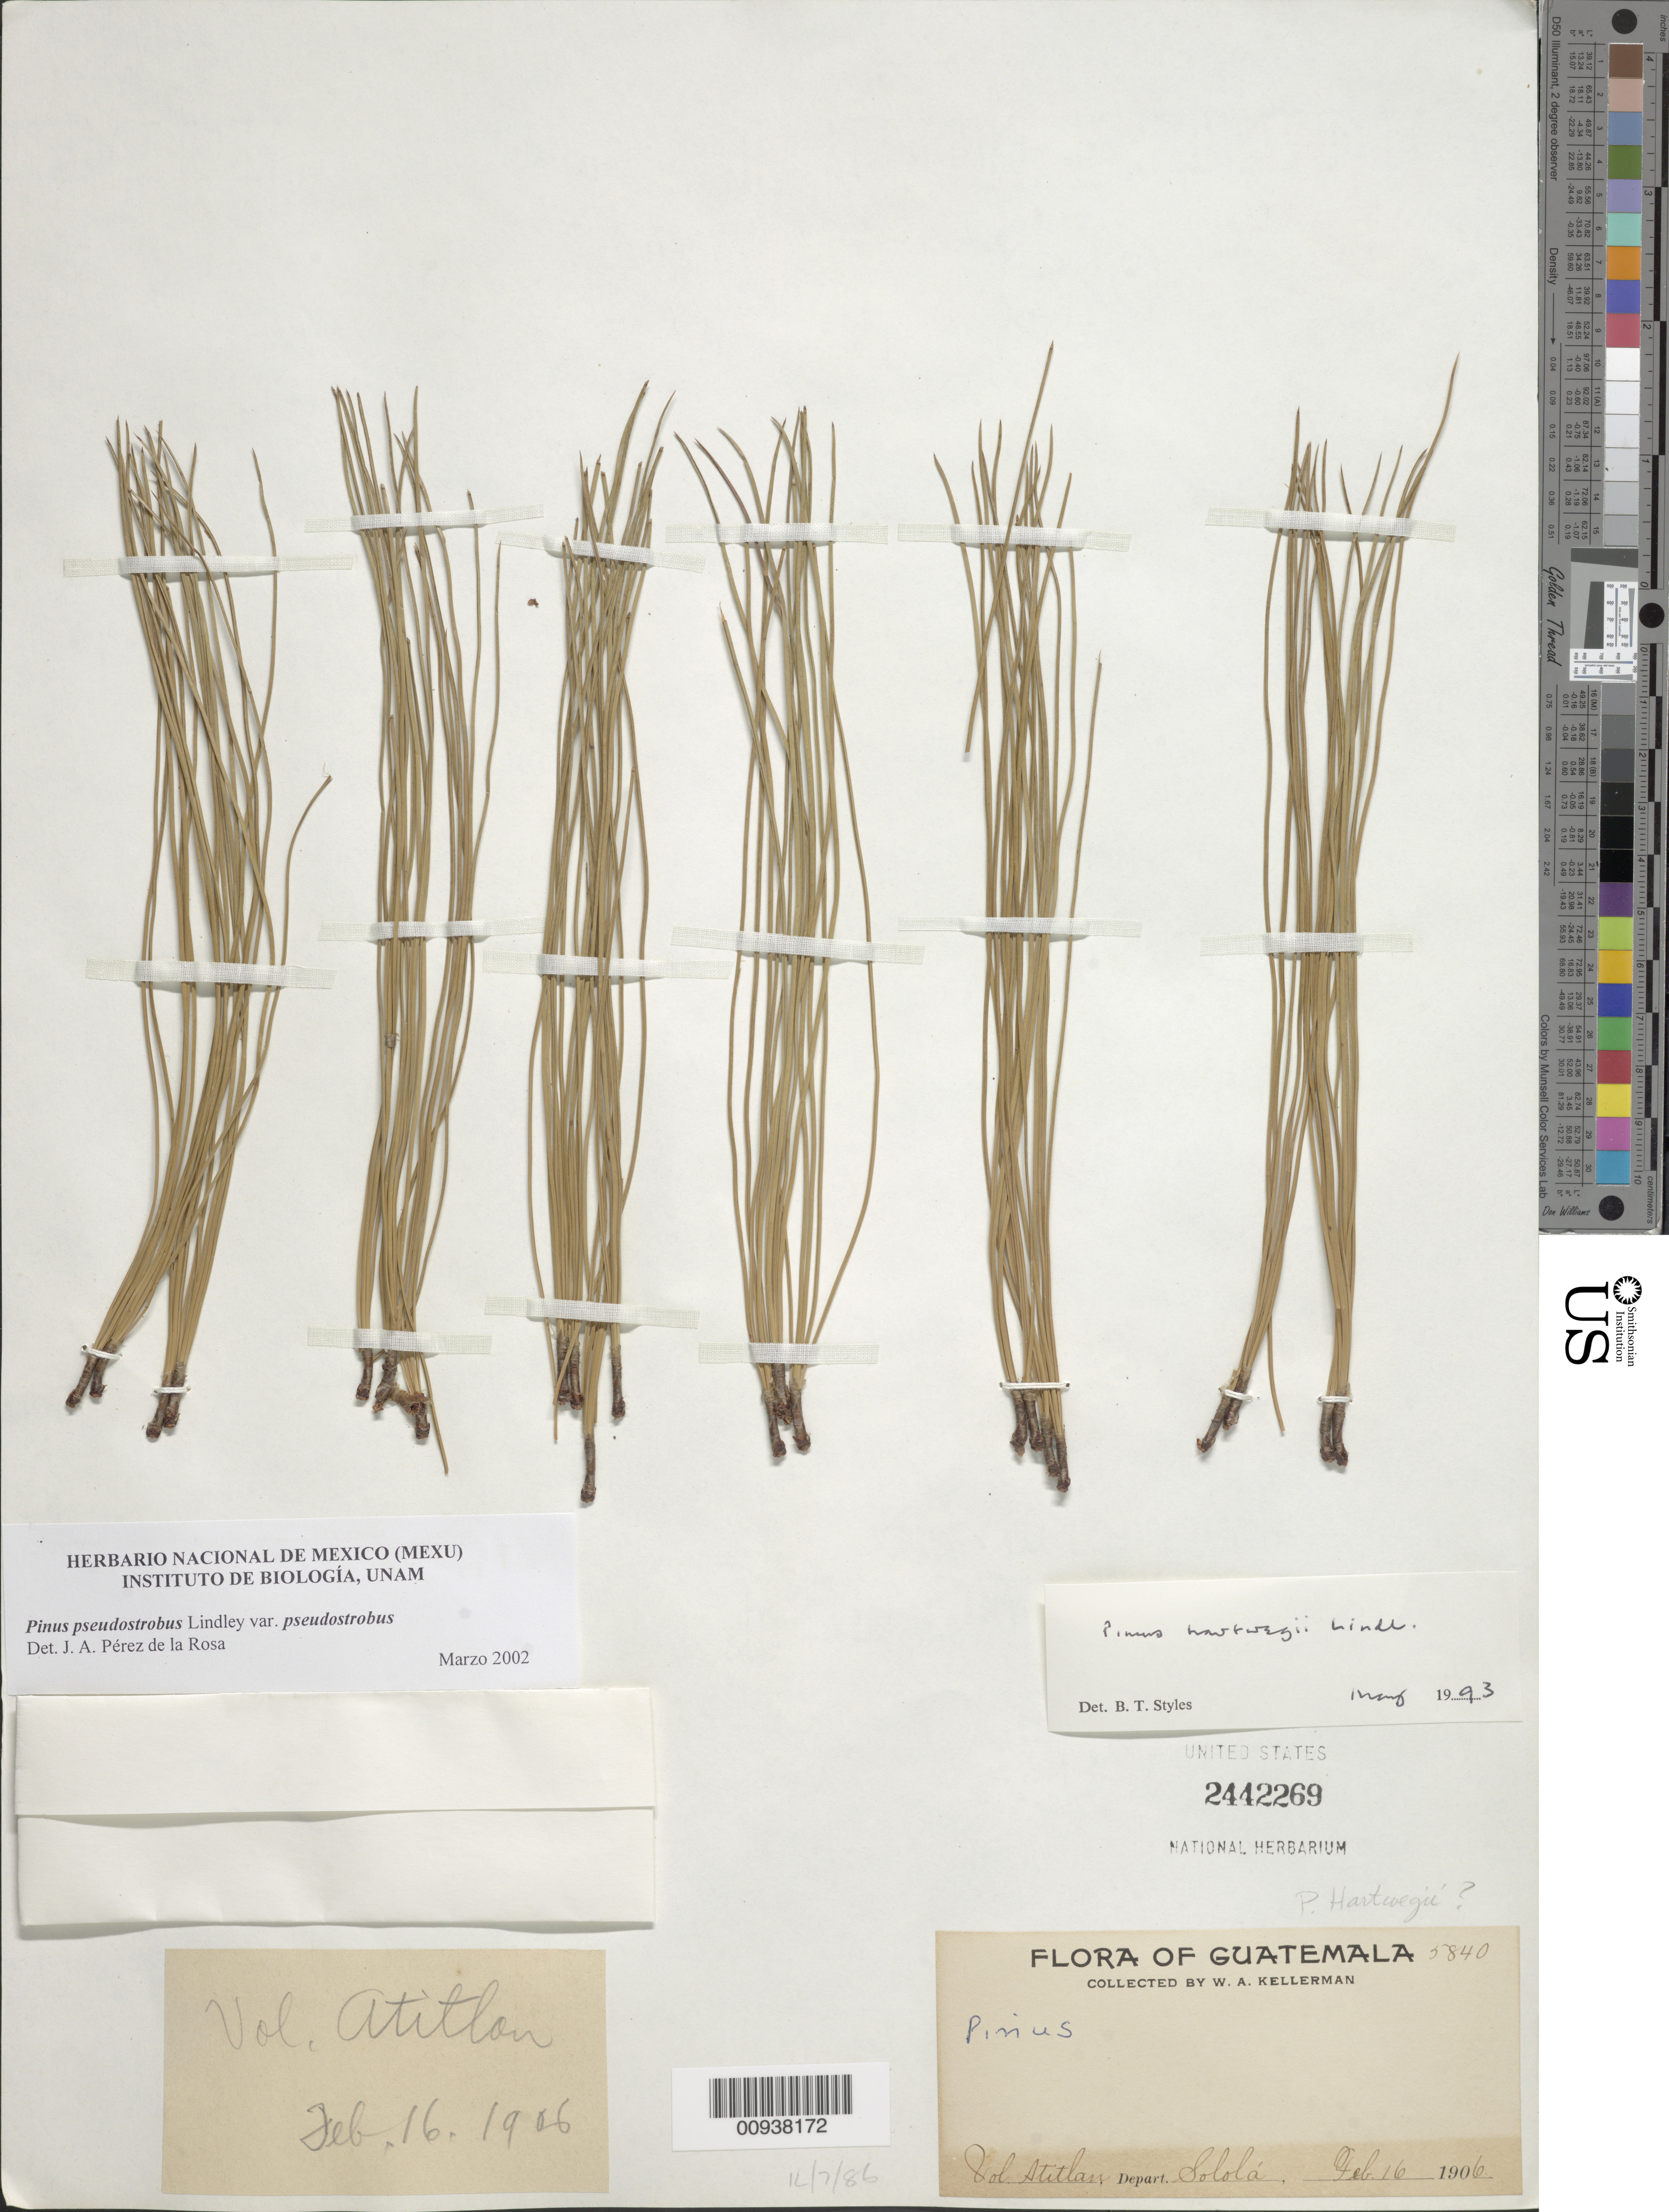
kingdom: Plantae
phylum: Tracheophyta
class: Pinopsida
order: Pinales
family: Pinaceae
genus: Pinus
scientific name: Pinus pseudostrobus var. pseudostrobus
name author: Lindl.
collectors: W. A. Kellerman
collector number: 5840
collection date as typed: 16 Feb 1906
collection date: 1906-02-16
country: Guatemala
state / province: Sololá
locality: Vol. Atitlán.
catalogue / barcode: US 2442269